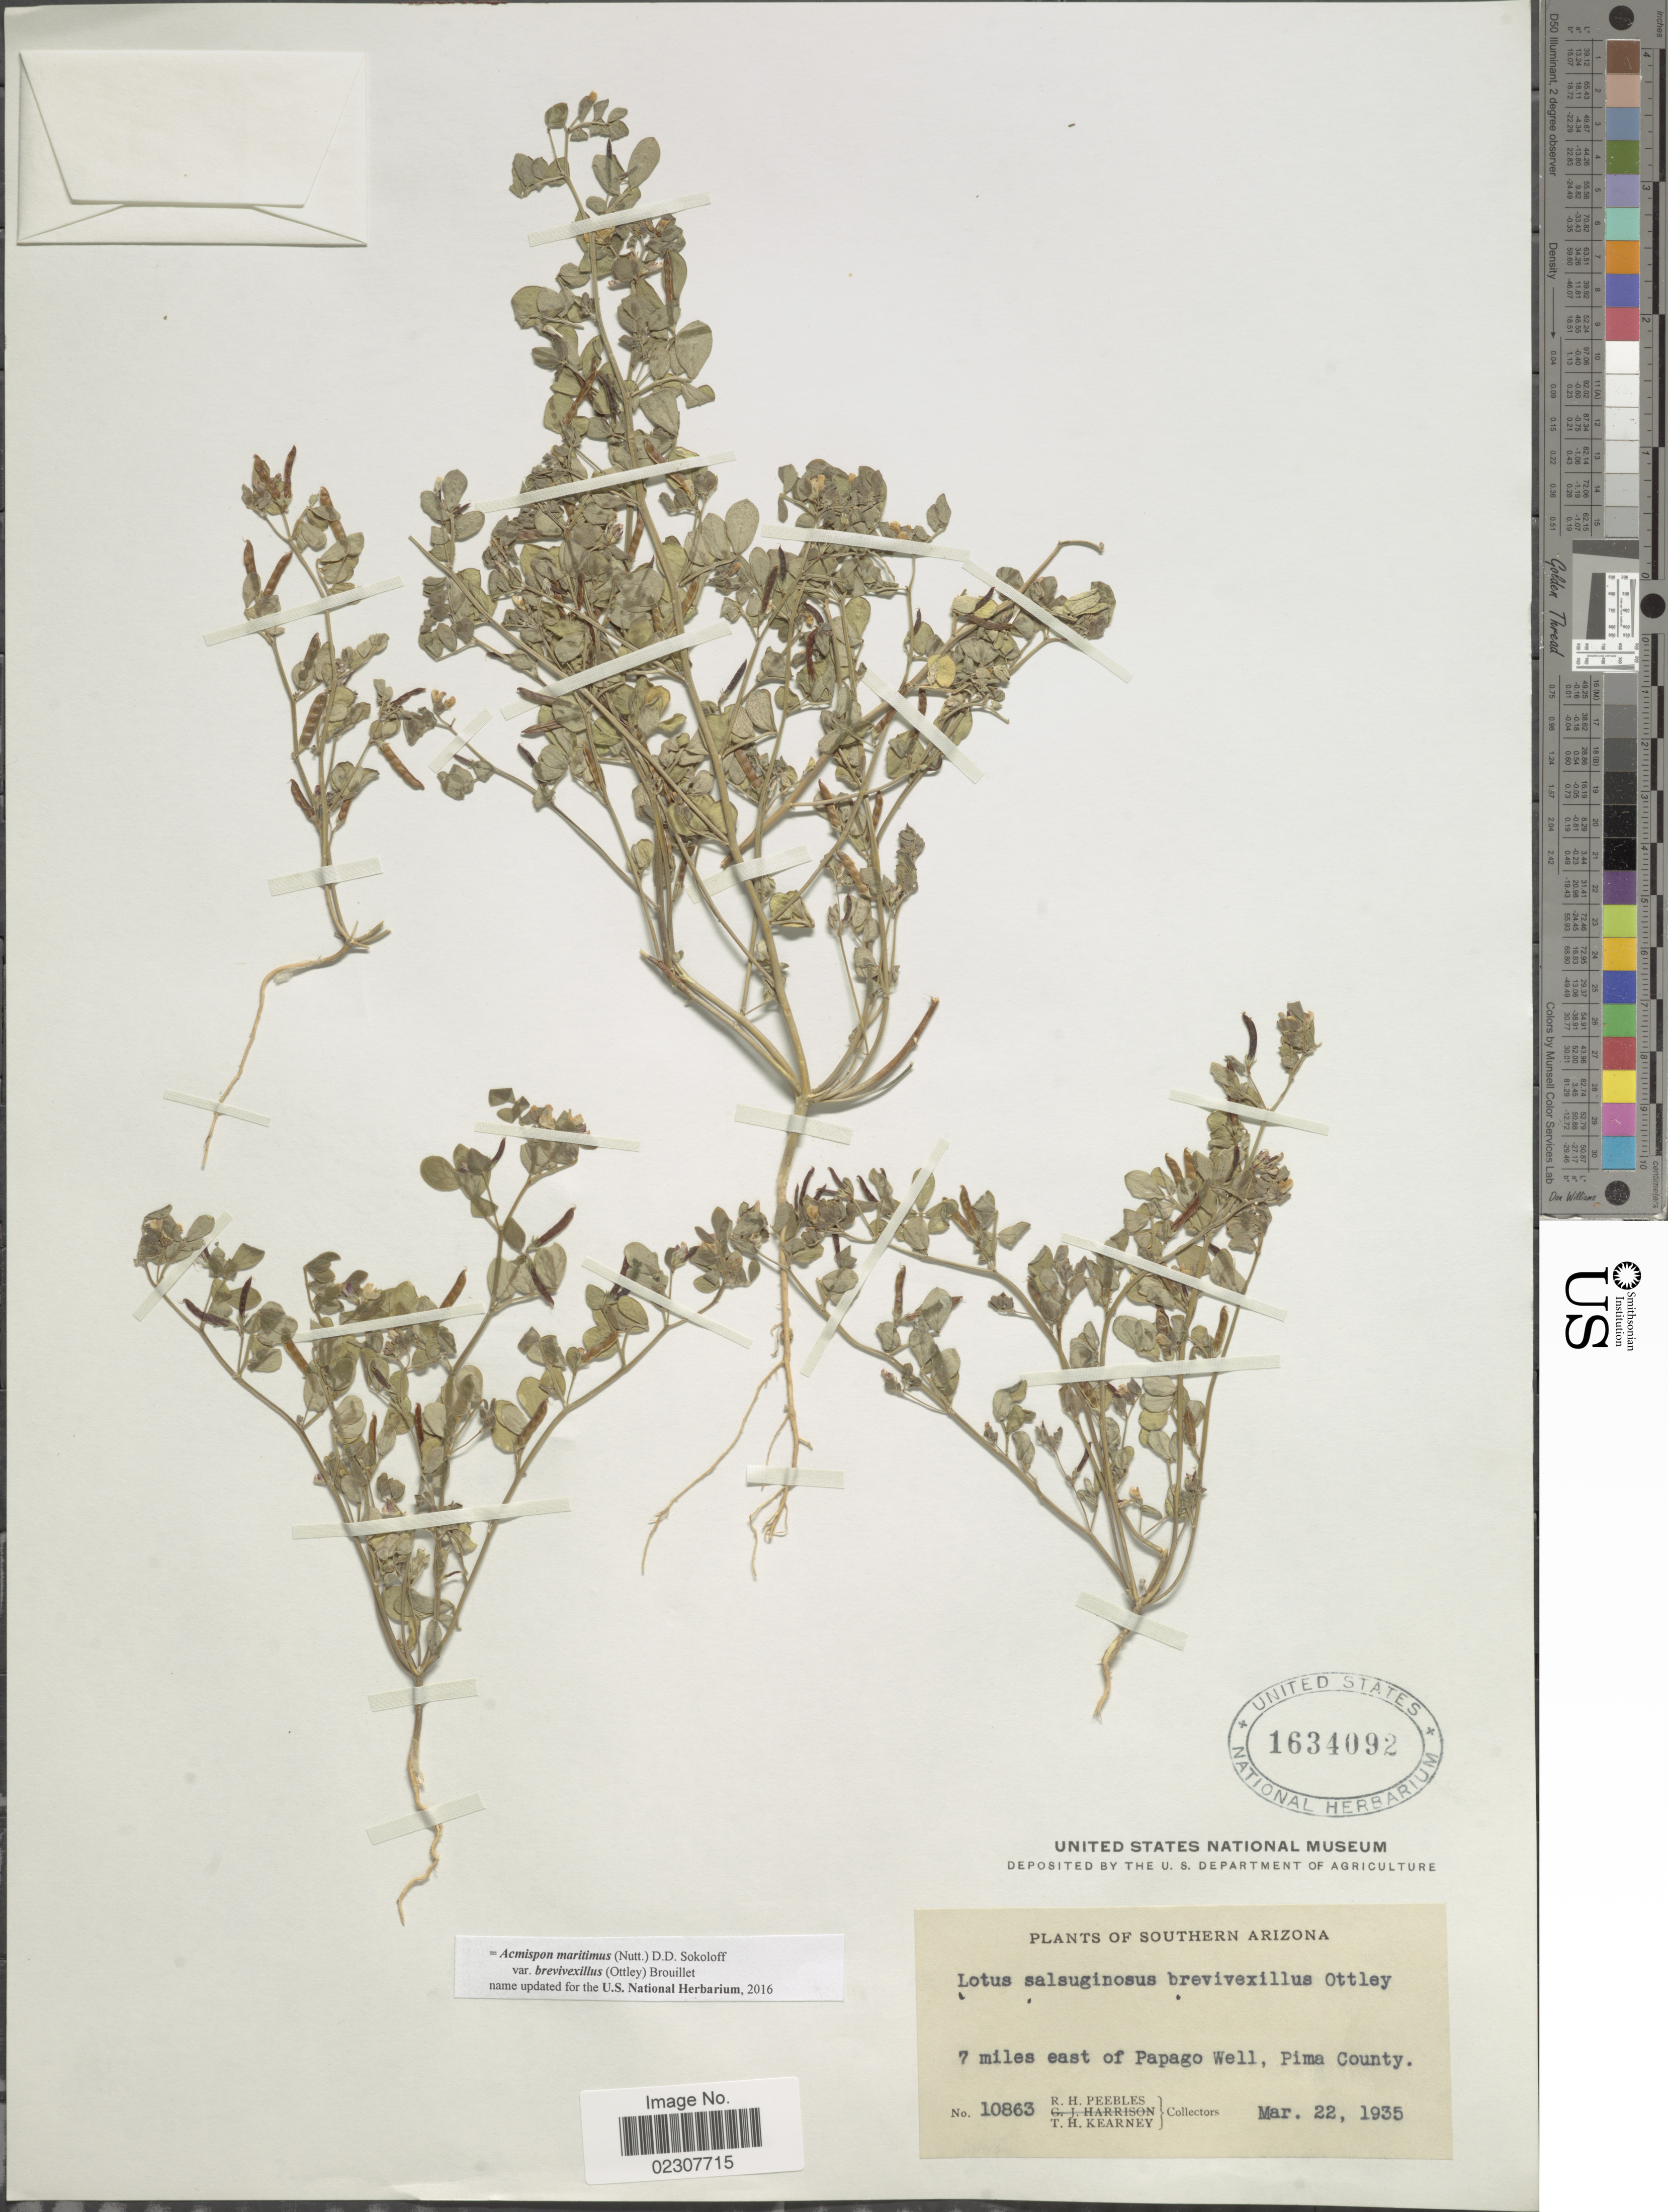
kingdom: Plantae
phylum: Tracheophyta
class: Magnoliopsida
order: Fabales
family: Fabaceae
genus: Acmispon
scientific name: Acmispon maritimus var. brevivexillus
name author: (Ottley) Brouillet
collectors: R. H. Peebles & T. H. Kearney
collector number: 10863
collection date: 1935-03-22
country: United States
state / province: Arizona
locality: Southern Arizona, 7 miles east of Papago Well, Pima County.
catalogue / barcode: US 1634092